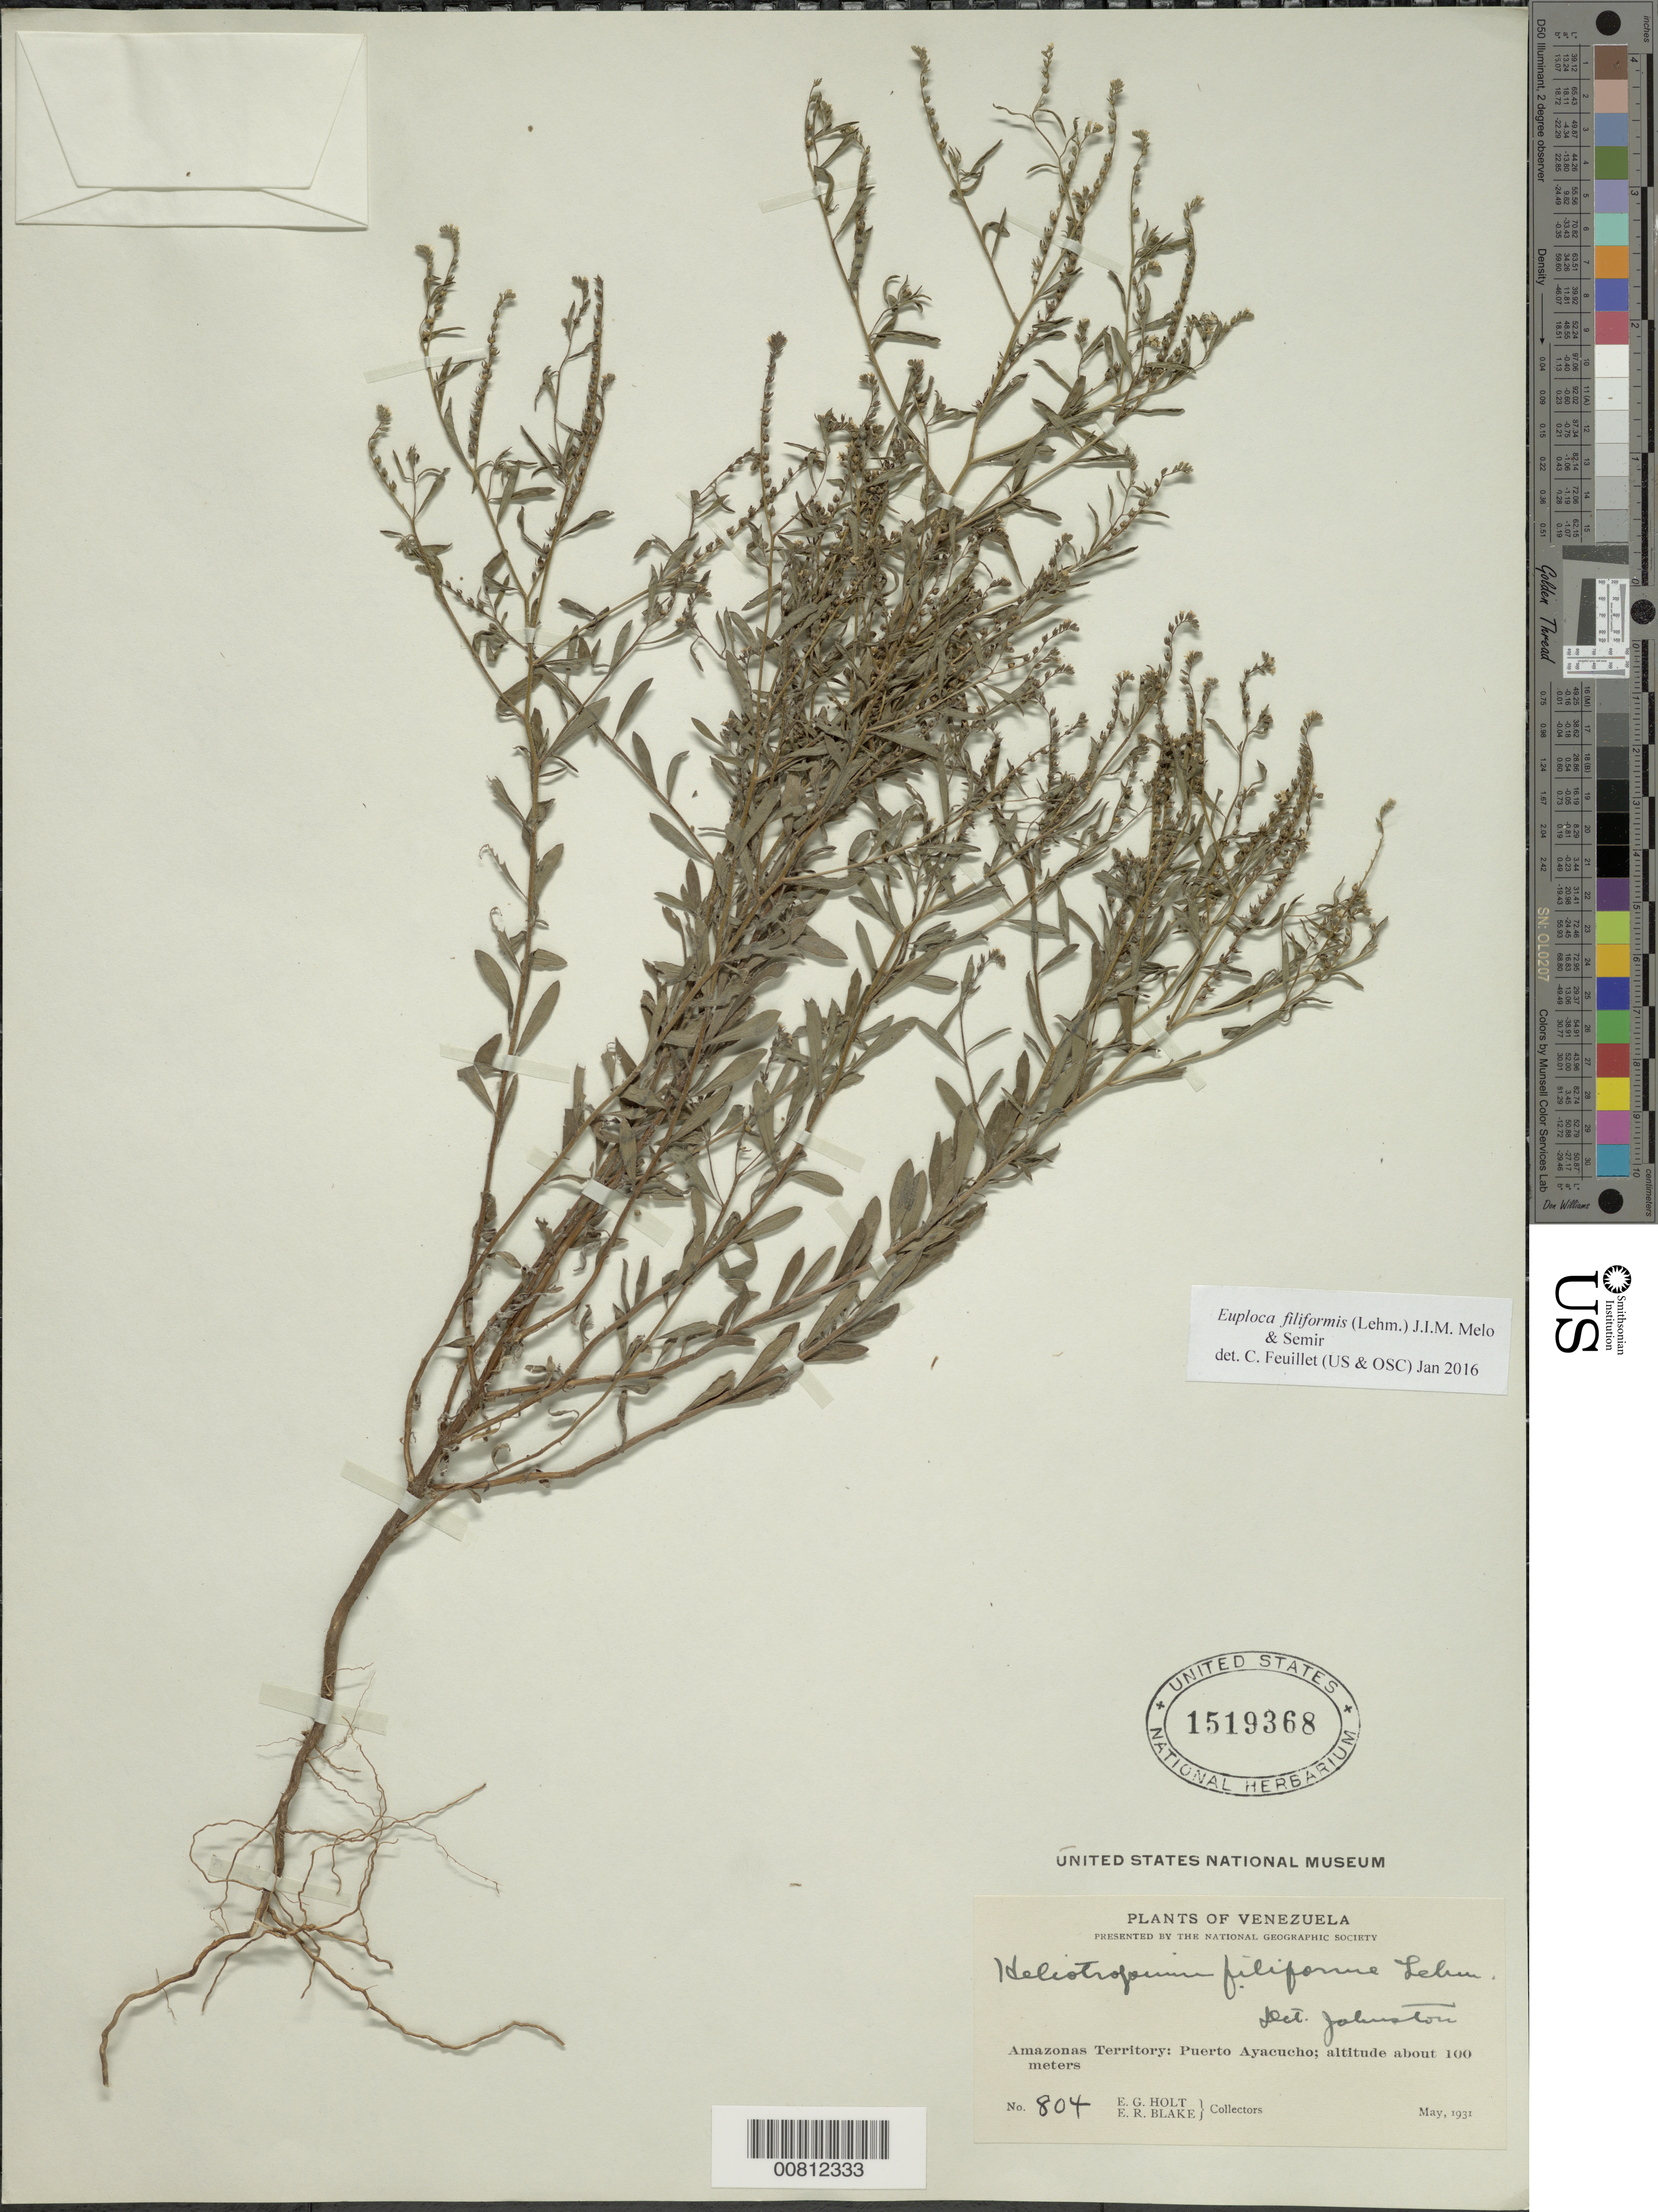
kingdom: Plantae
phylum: Tracheophyta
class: Magnoliopsida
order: Boraginales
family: Heliotropiaceae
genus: Heliotropium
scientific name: Heliotropium filiforme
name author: Lehm.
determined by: Johnston, I. M.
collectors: E. Holt & E. R. Blake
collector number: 804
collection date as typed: May-31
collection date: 1931-05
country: Venezuela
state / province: Amazonas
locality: Puerto Ayacucho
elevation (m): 100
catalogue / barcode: US 1519368